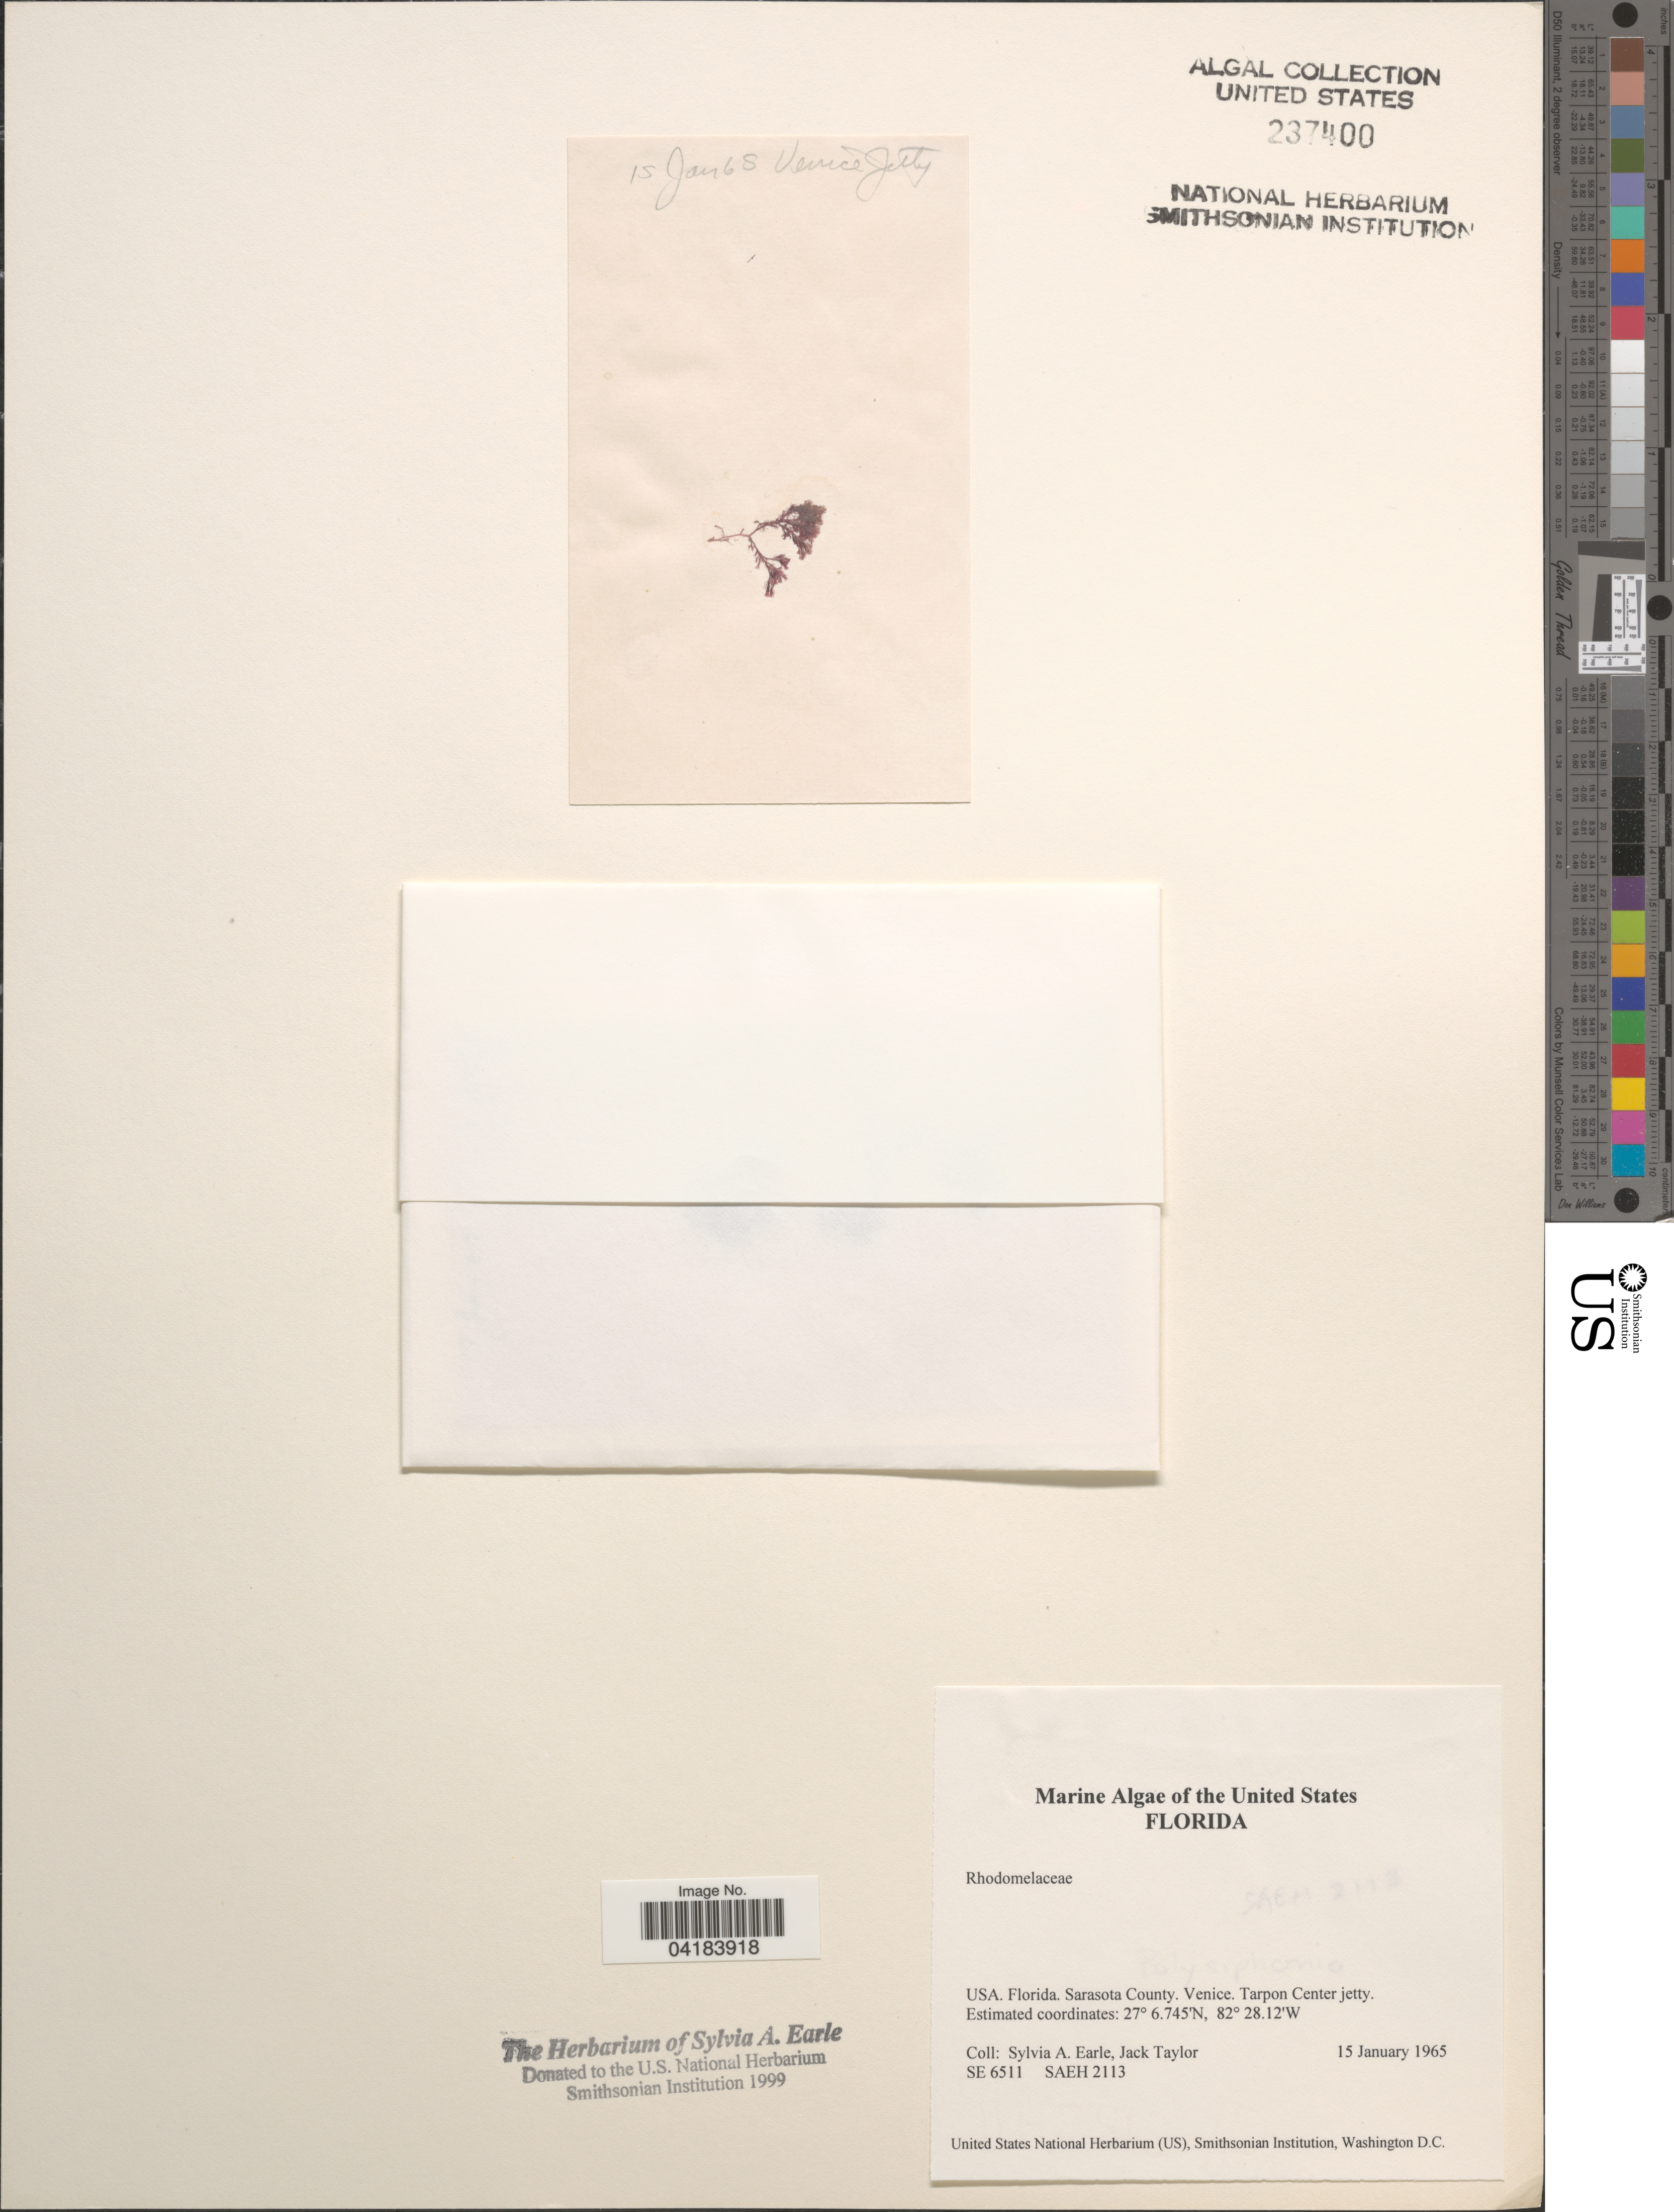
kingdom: Plantae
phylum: Rhodophyta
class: Florideophyceae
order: Ceramiales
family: Rhodomelaceae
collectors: S. A. Earle & J. Taylor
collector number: SE6511/SAEH2113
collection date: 1965-01-15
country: United States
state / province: Florida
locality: Sarasota County. Venice. Tarpon Center jetty.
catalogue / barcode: US 237400